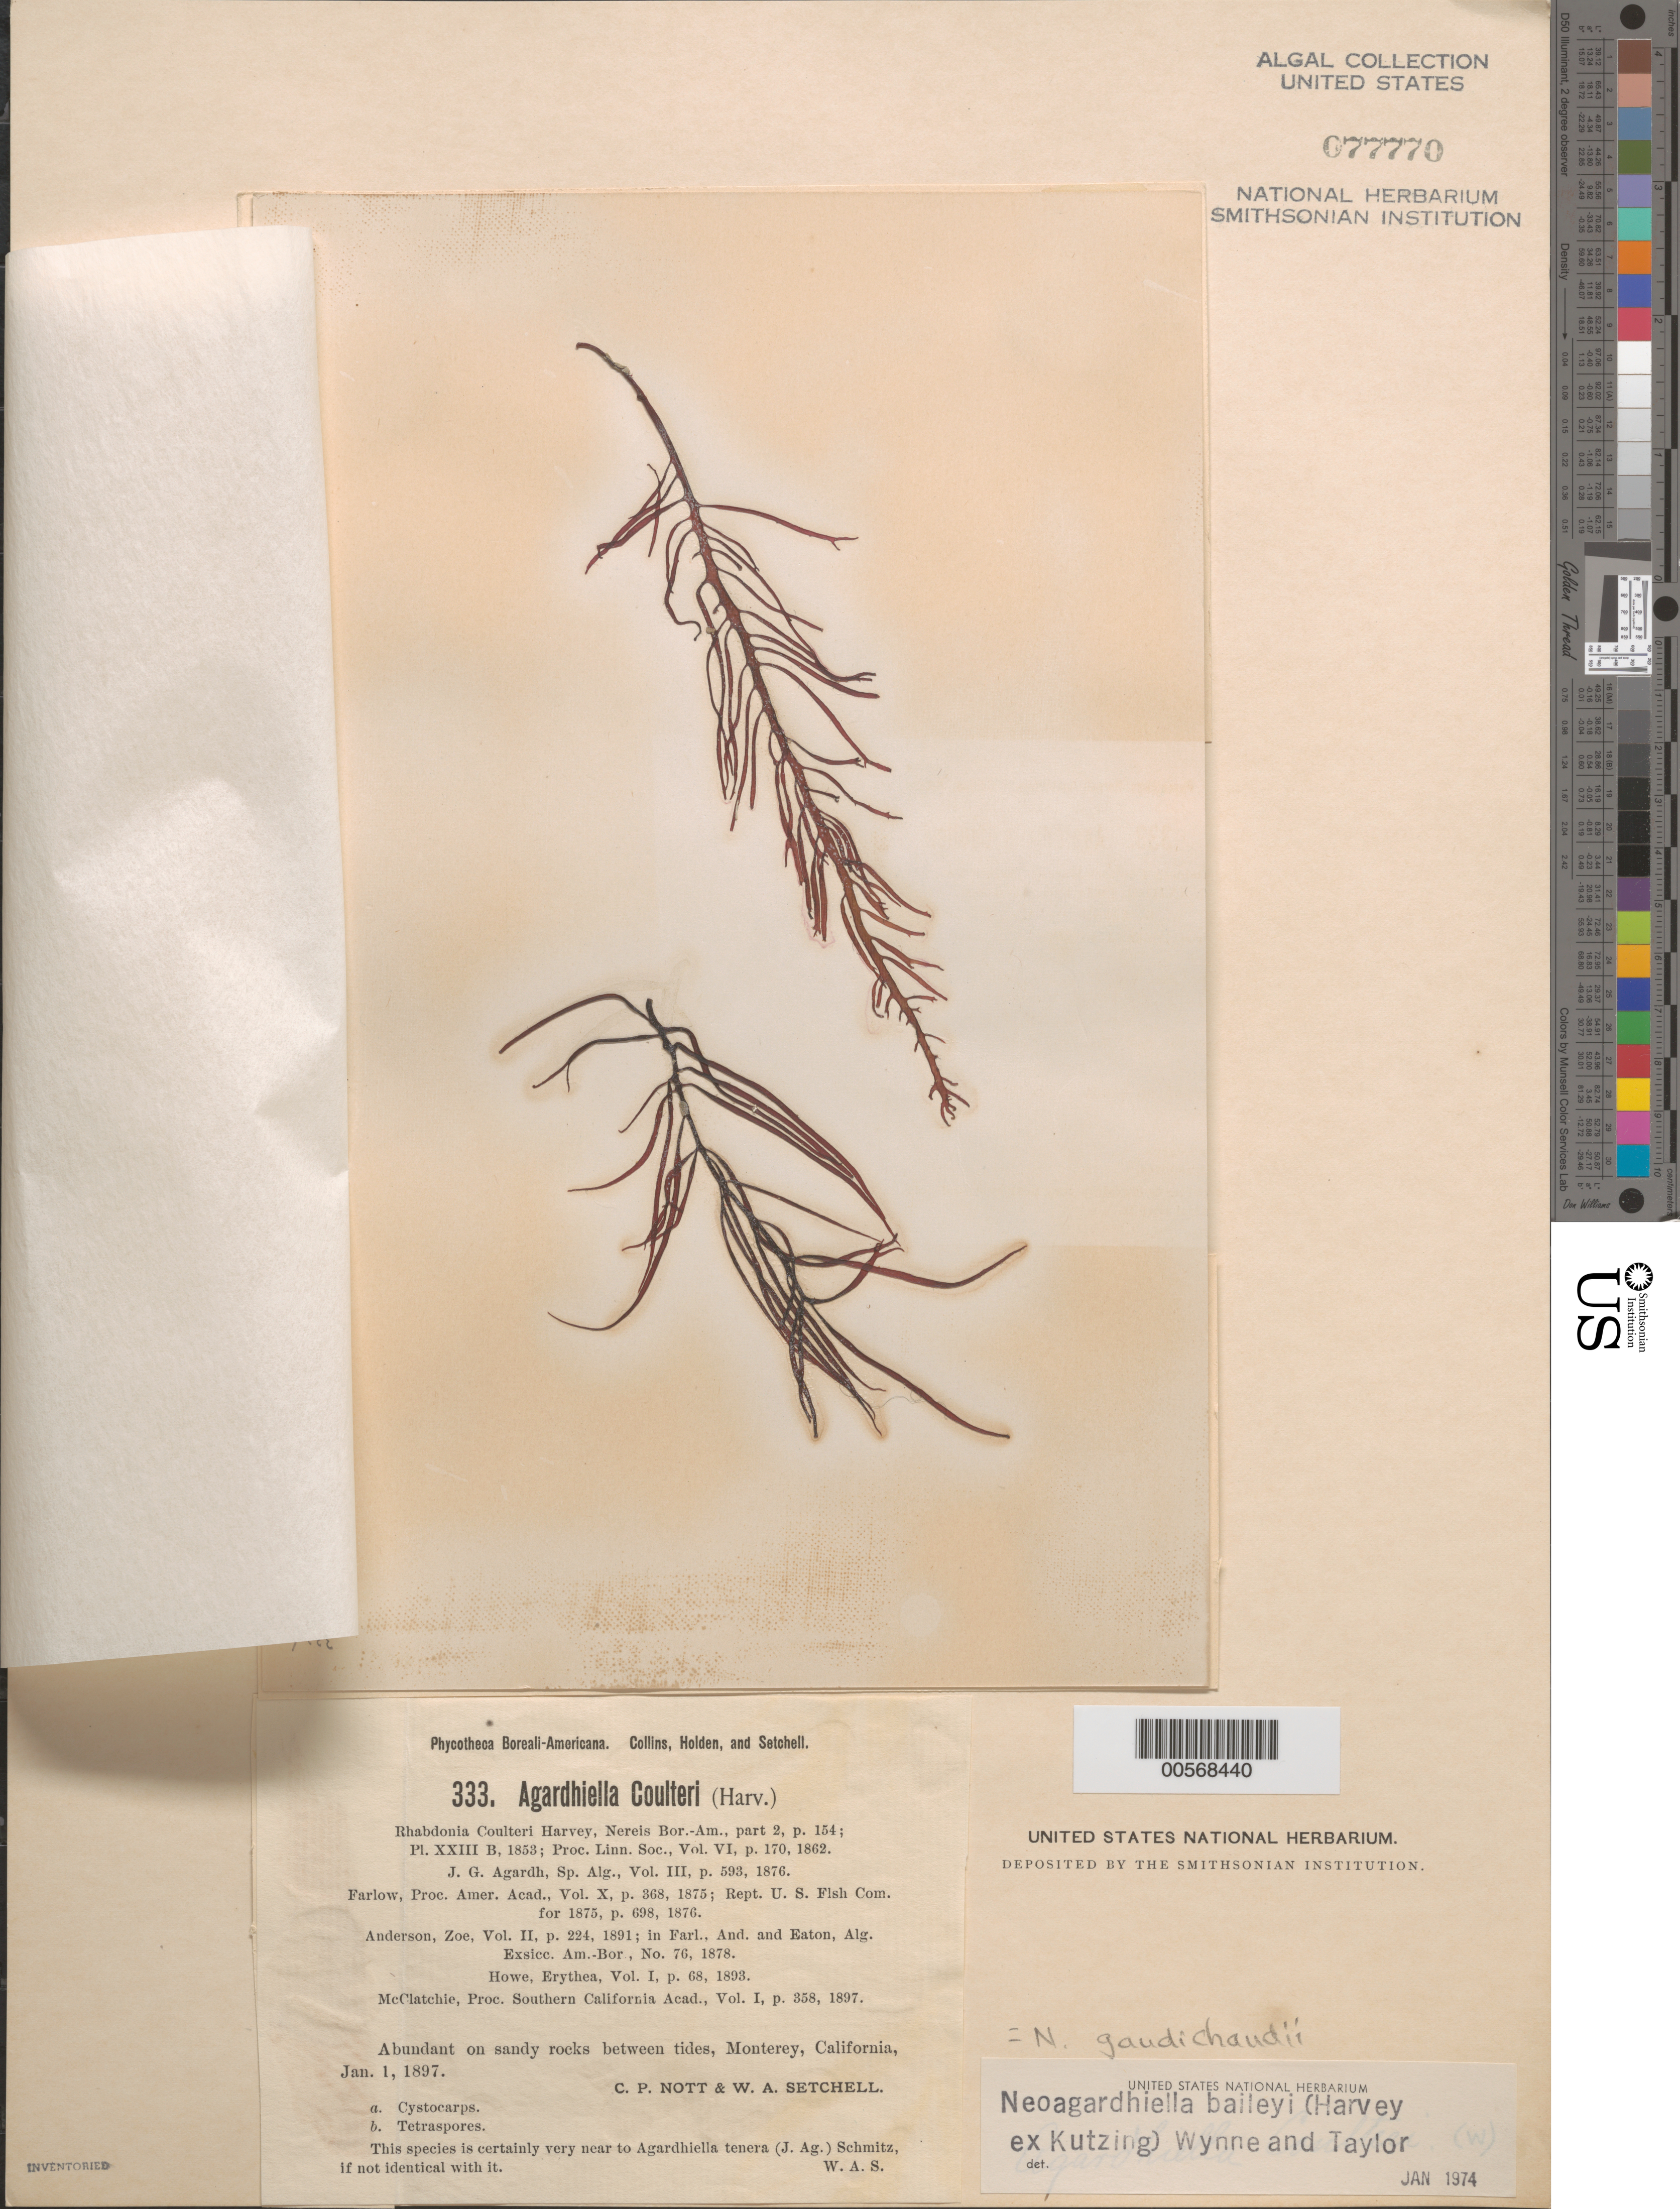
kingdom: Plantae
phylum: Rhodophyta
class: Florideophyceae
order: Gigartinales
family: Solieriaceae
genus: Sarcodiotheca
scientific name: Sarcodiotheca gaudichaudii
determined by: Algae name updating Project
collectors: C. Nott & W. Setchell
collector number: PB-A 333b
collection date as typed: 01 Jan 1897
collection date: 1897-01-01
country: United States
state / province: California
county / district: Monterey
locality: Monterey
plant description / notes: Collins, Holden & Setchell, Phycotheca Boreali-Americana, as Agardhiella coulteri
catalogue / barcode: US 77770